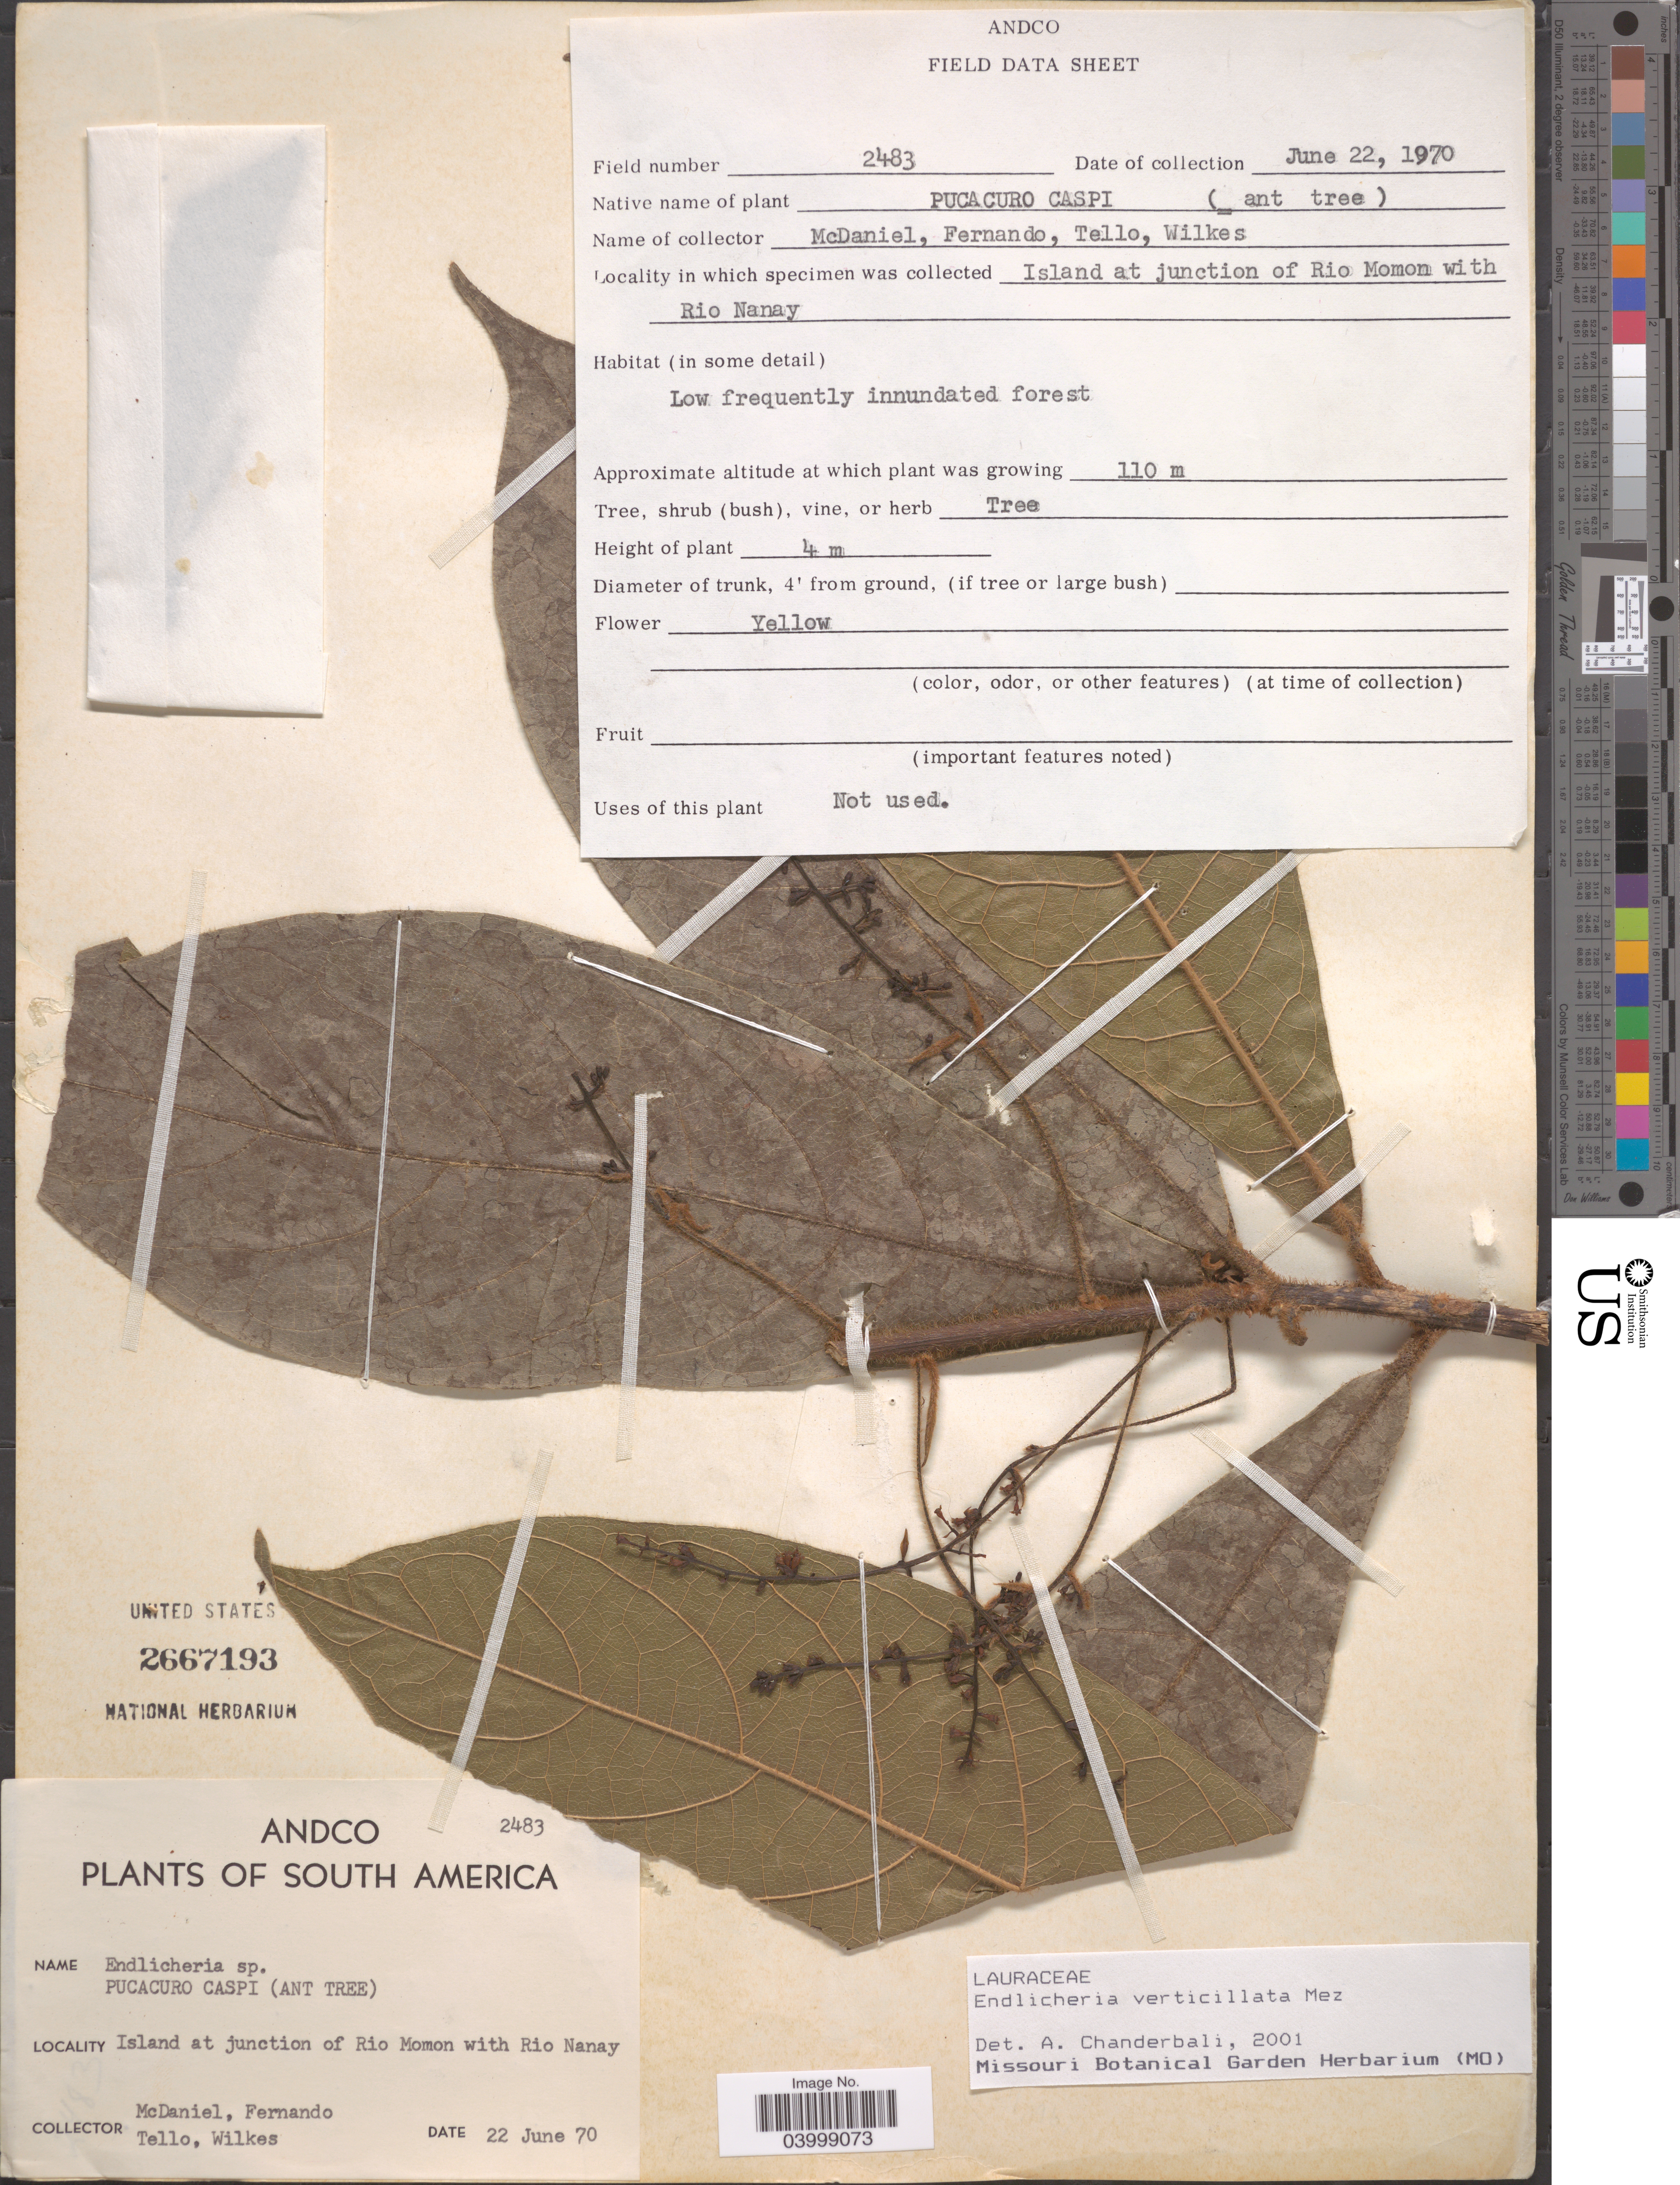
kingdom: Plantae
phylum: Tracheophyta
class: Magnoliopsida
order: Laurales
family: Lauraceae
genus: Endlicheria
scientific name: Endlicheria verticillata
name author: Mez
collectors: -- McDaniel, -- Fernando, -. Tello & Wilkes Explor. Exped.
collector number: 2483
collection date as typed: Transcribed d/m/y: 22/6/70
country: Peru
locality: Island at junction of Rio Momon with Rio Nanay.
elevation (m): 110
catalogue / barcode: US 2667193